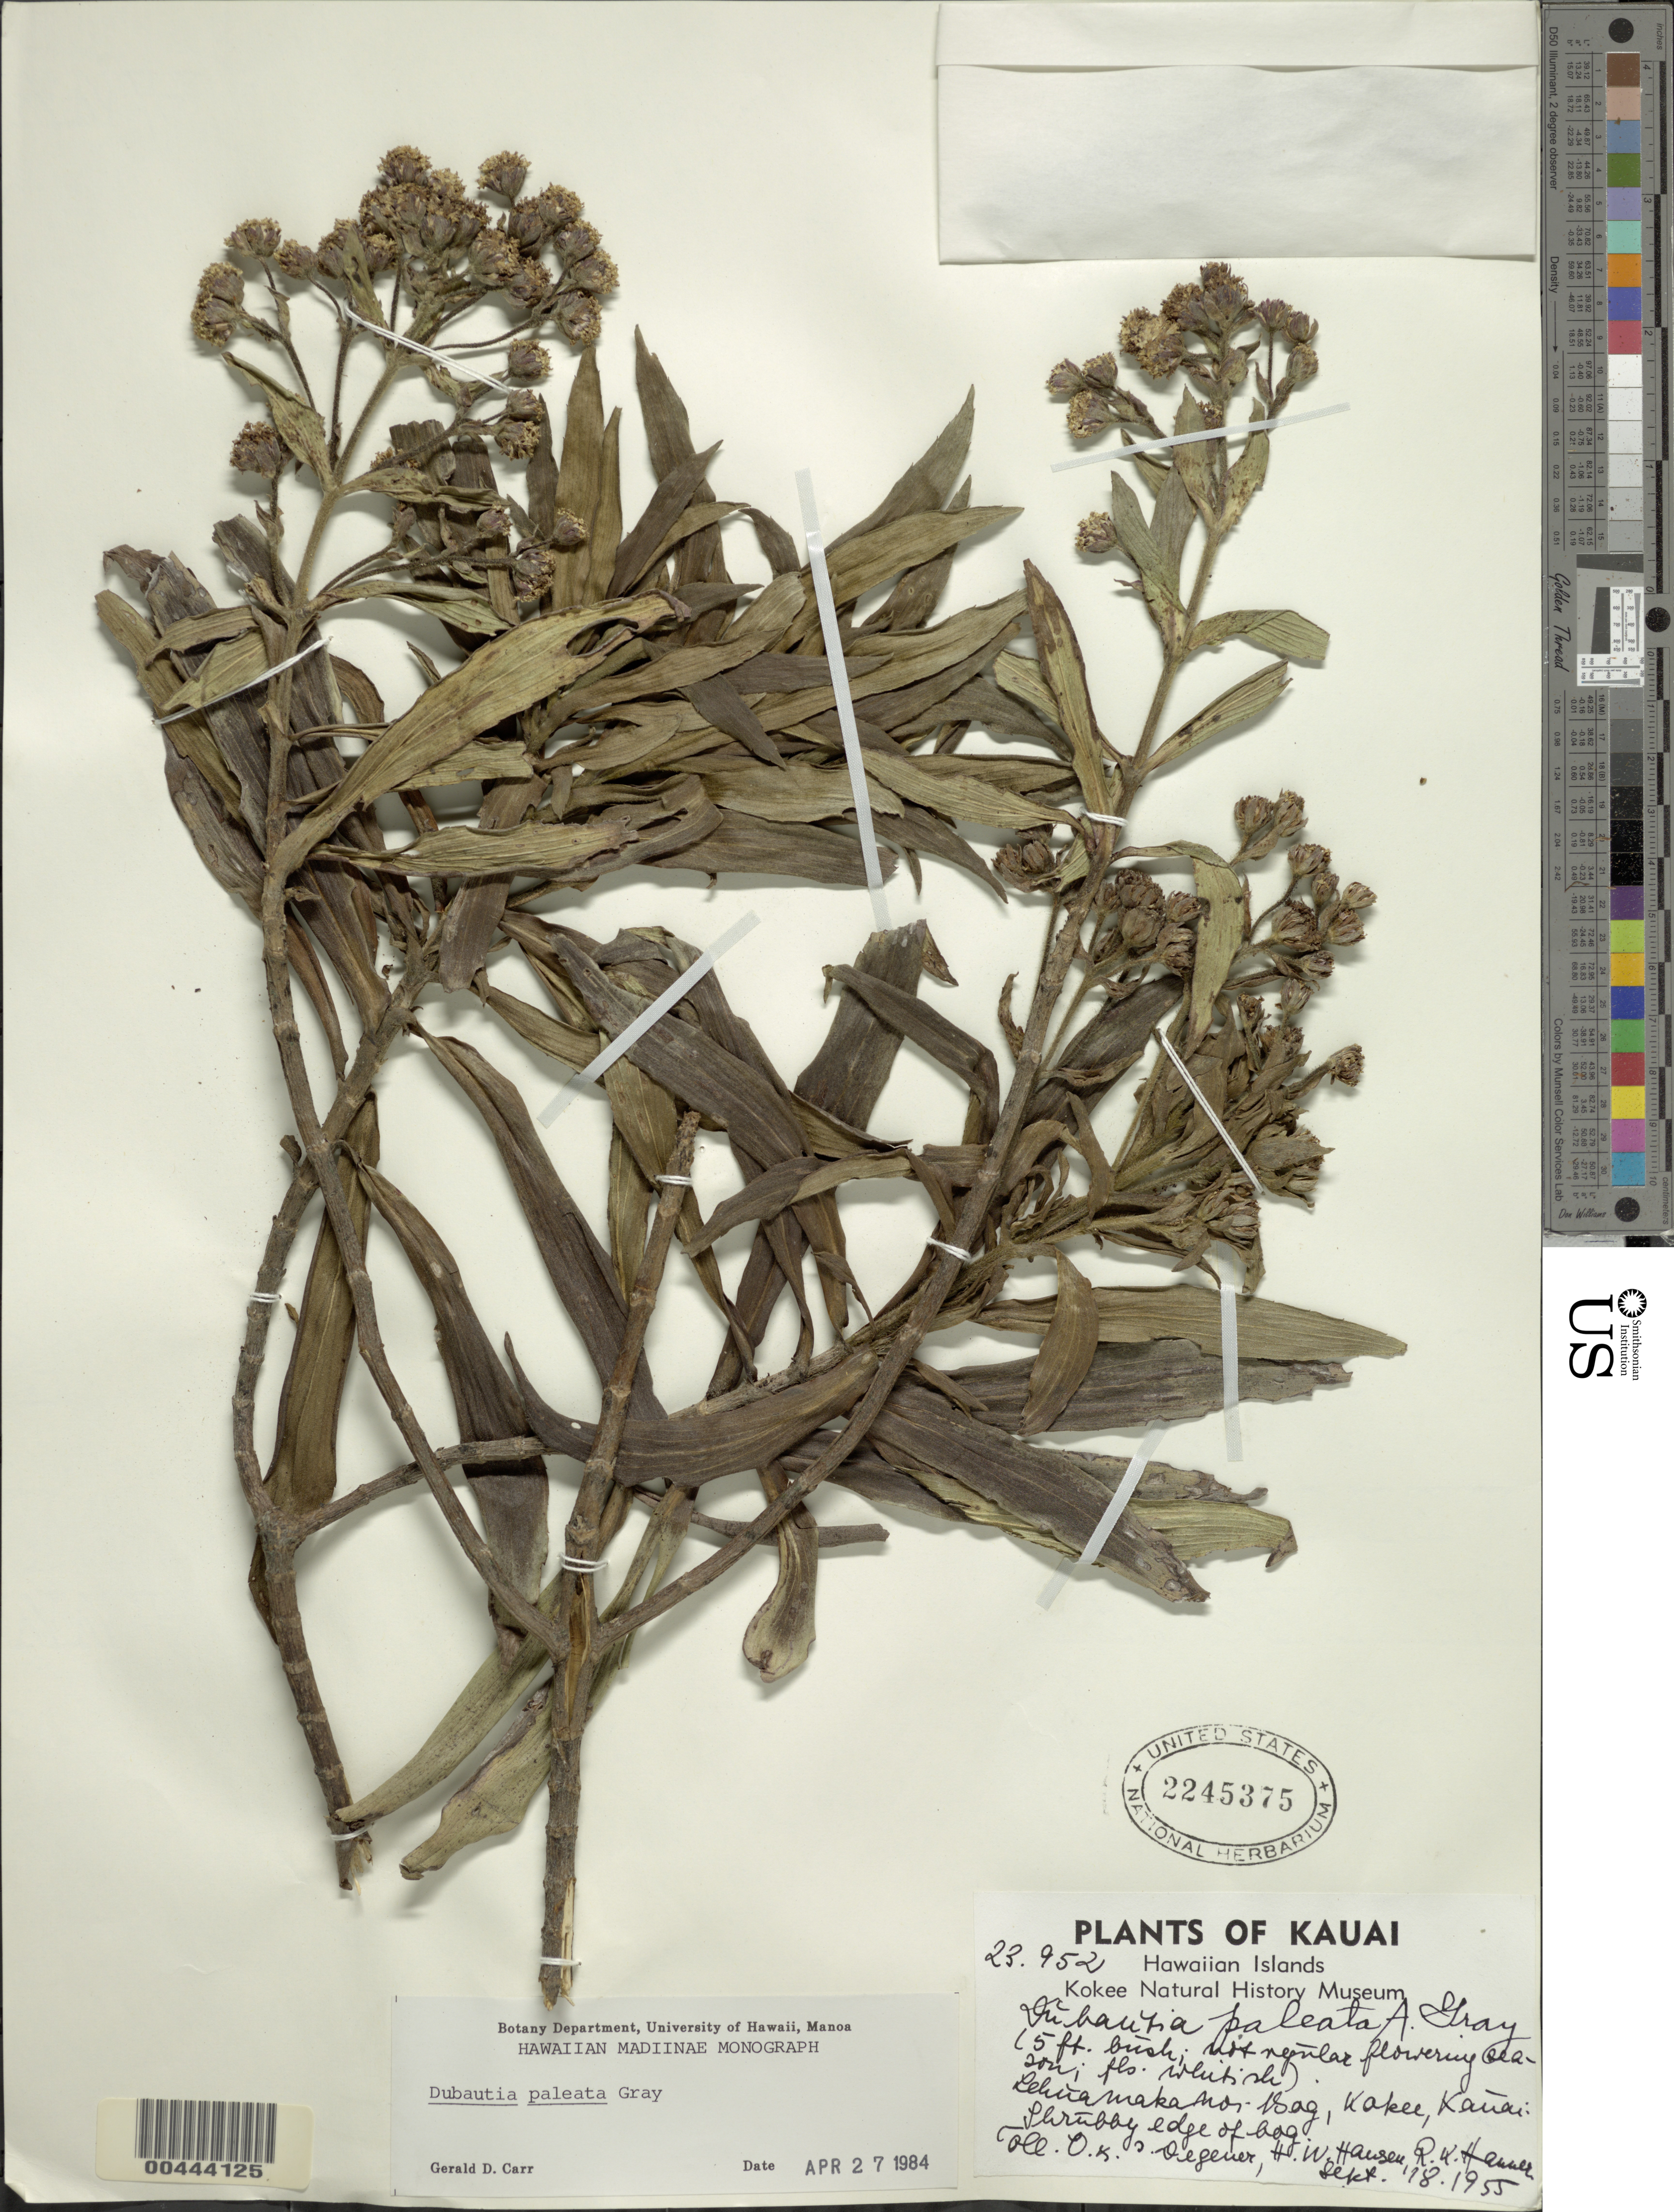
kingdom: Plantae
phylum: Tracheophyta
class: Magnoliopsida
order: Asterales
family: Asteraceae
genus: Dubautia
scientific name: Dubautia paleata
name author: A. Gray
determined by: Carr, G. D.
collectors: O. Degener, I. Degener, H. Hansen & R. Hanner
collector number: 23.952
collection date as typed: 18 Sep 1955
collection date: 1955-09-18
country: United States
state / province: Hawaii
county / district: Kauai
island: Kaua'i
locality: Lehuamakanoi Bog, Kokee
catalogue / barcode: US 2245375